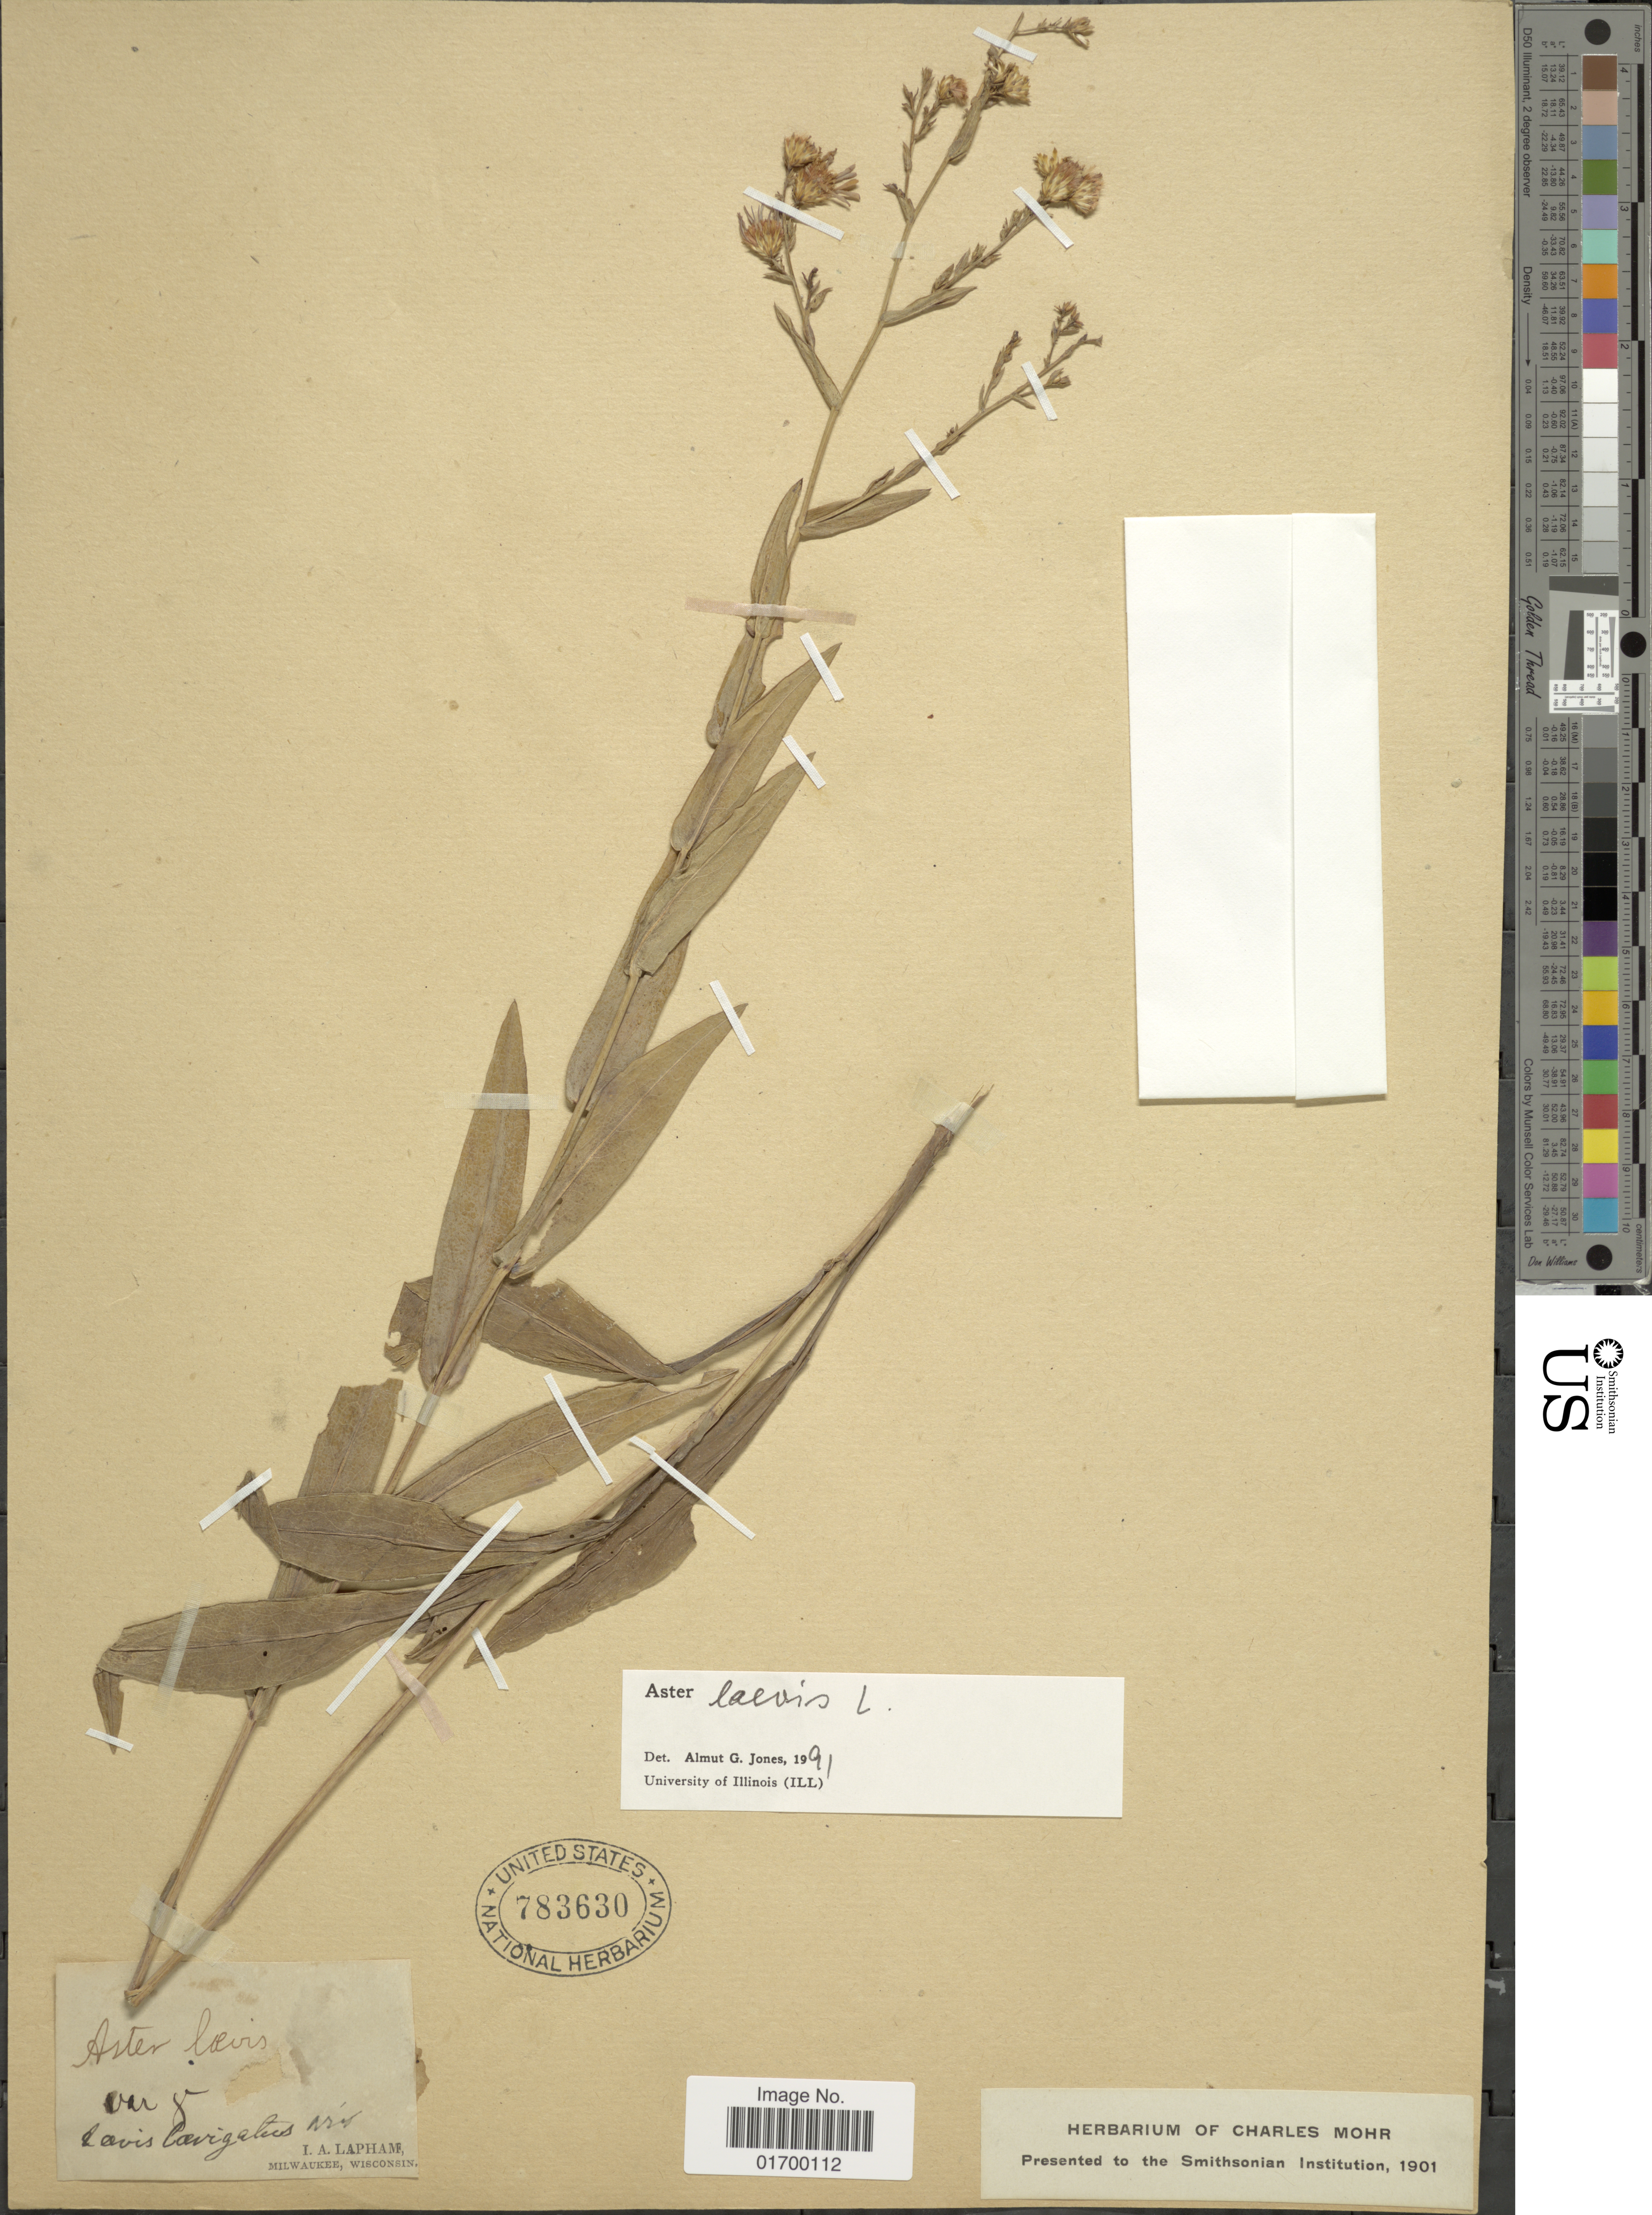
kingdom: Plantae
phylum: Tracheophyta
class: Magnoliopsida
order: Asterales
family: Asteraceae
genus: Symphyotrichum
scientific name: Symphyotrichum laeve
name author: (L.) Á. Löve & D. Löve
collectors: I. Lapham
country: United States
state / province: Wisconsin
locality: Milwaukee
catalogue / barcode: US 783630